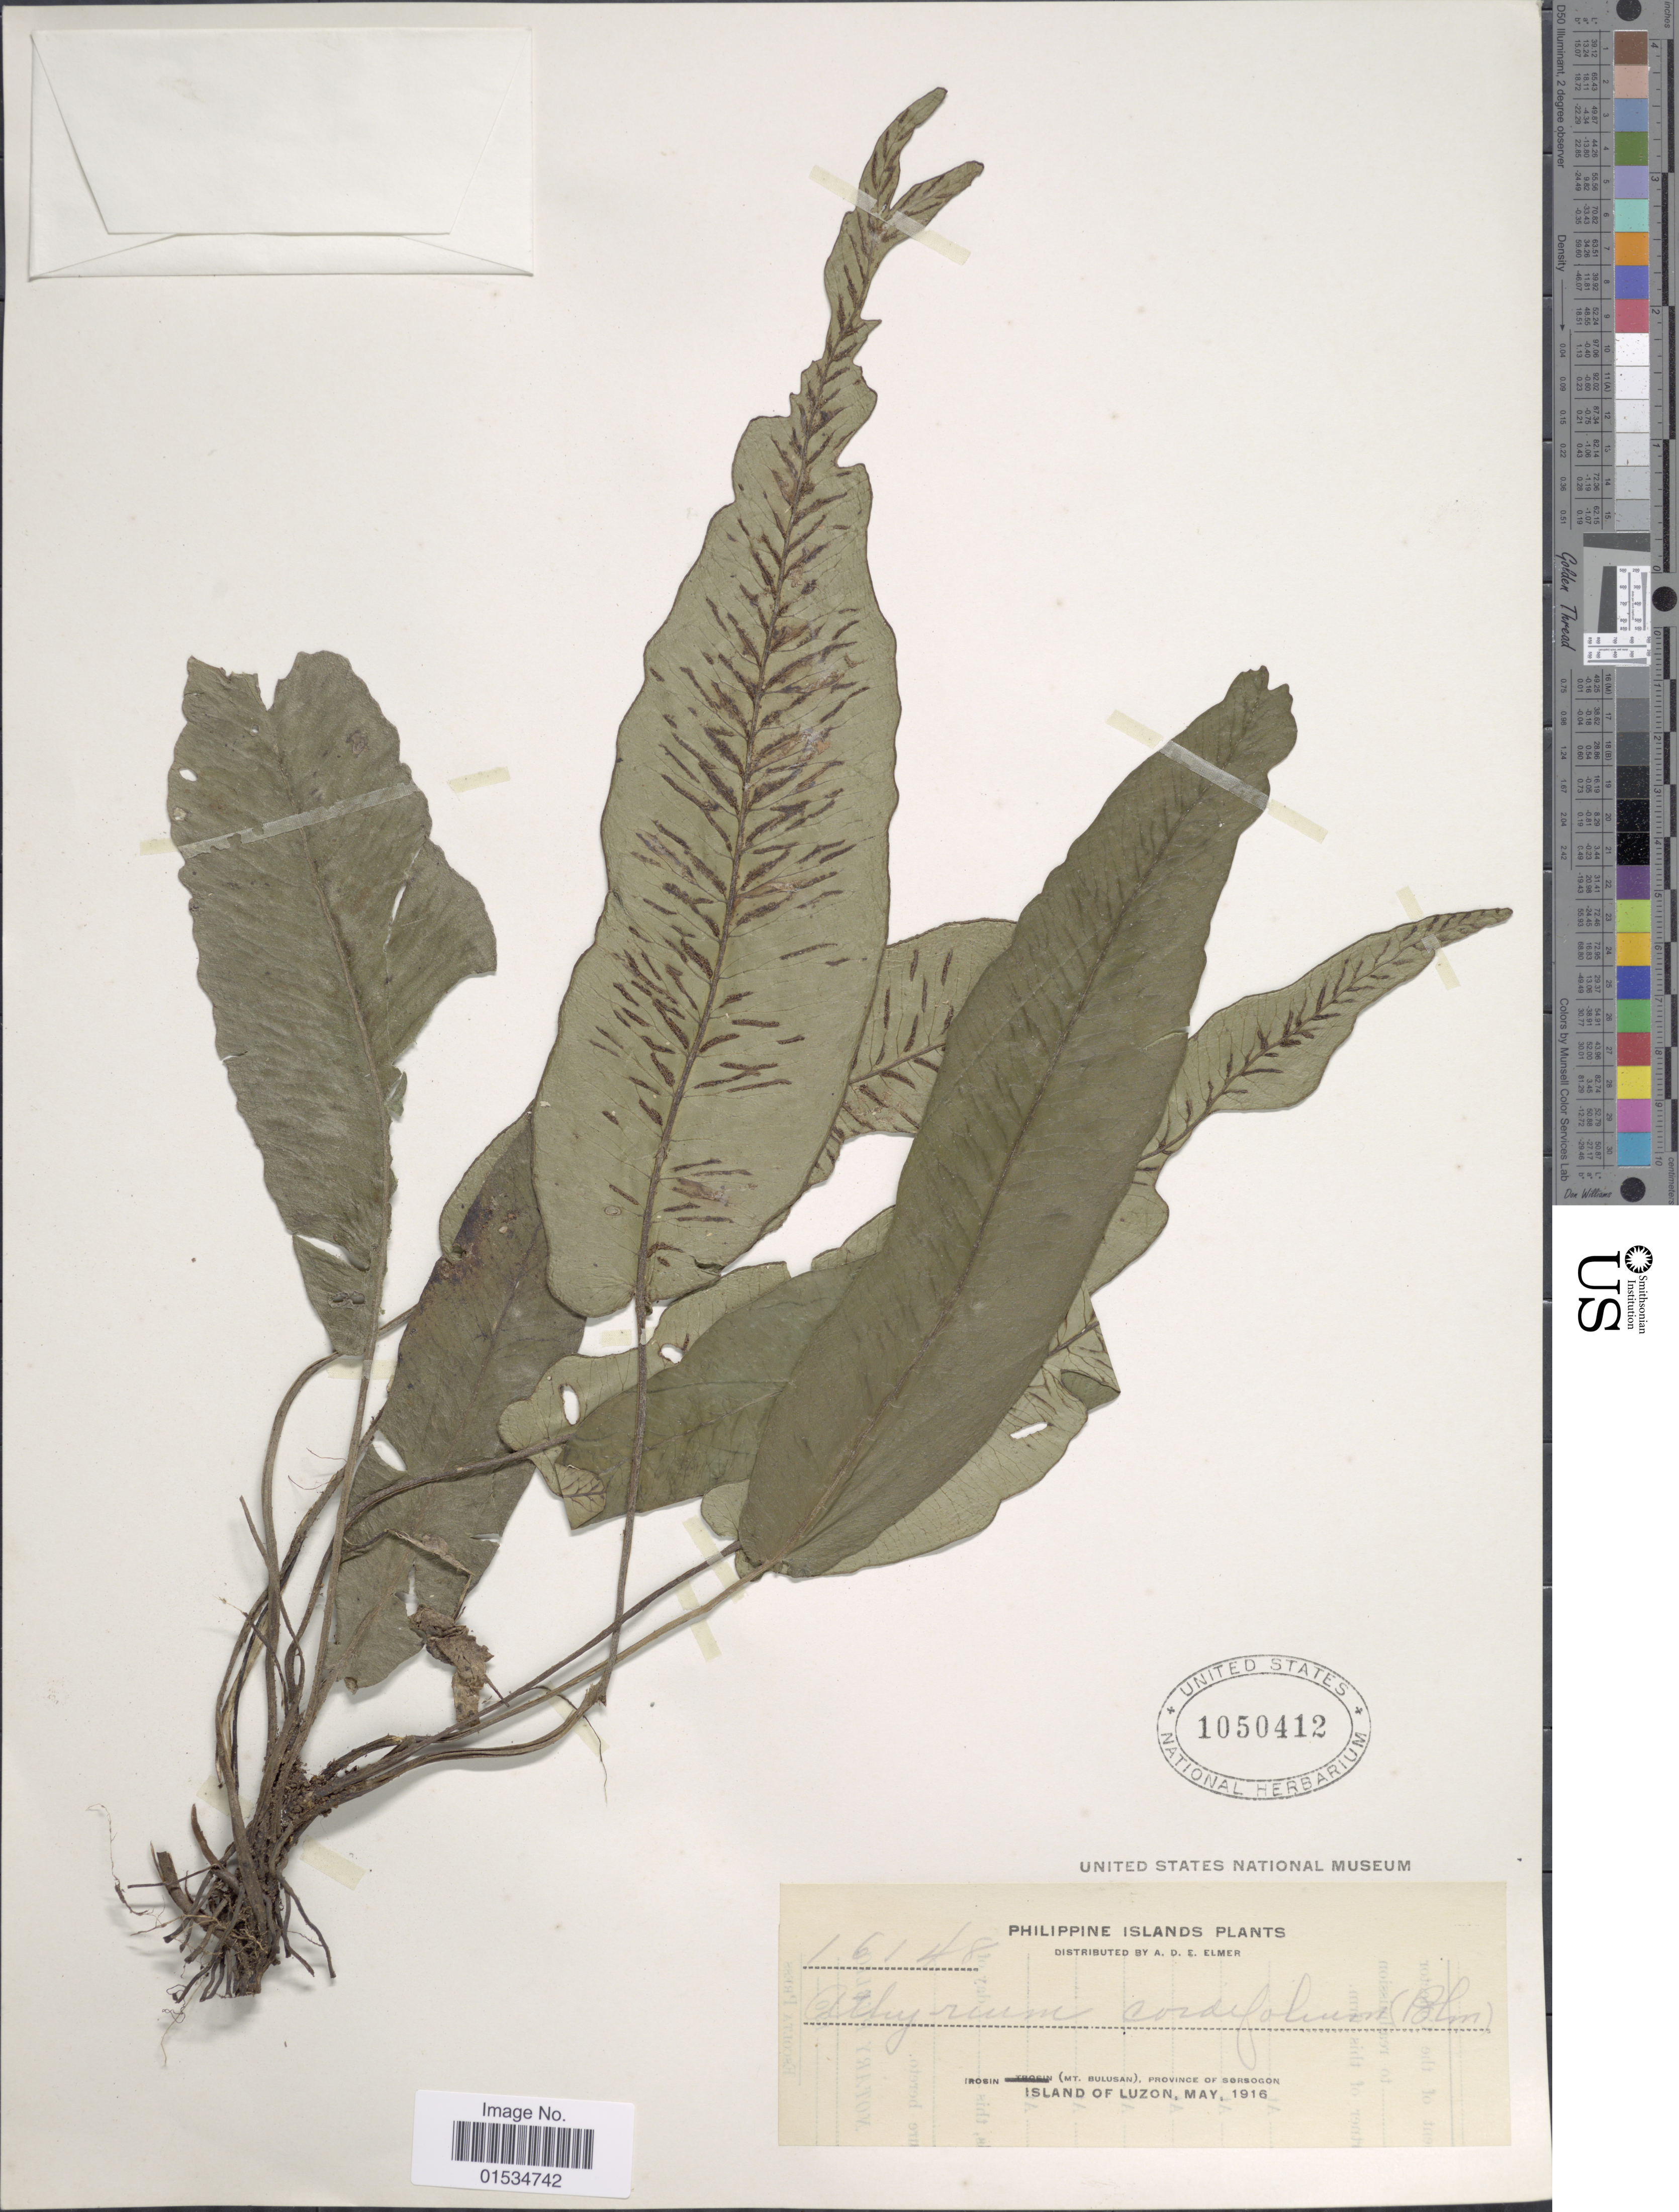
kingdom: Plantae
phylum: Tracheophyta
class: Polypodiopsida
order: Polypodiales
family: Athyriaceae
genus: Diplazium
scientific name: Diplazium cordifolium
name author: Blume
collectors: A. D. E. Elmer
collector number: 16148*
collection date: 1916-05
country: Philippines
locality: Irosin (Mt. Bulusan), Province of Sorsogon, Island of Luzon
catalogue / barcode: US 1050412